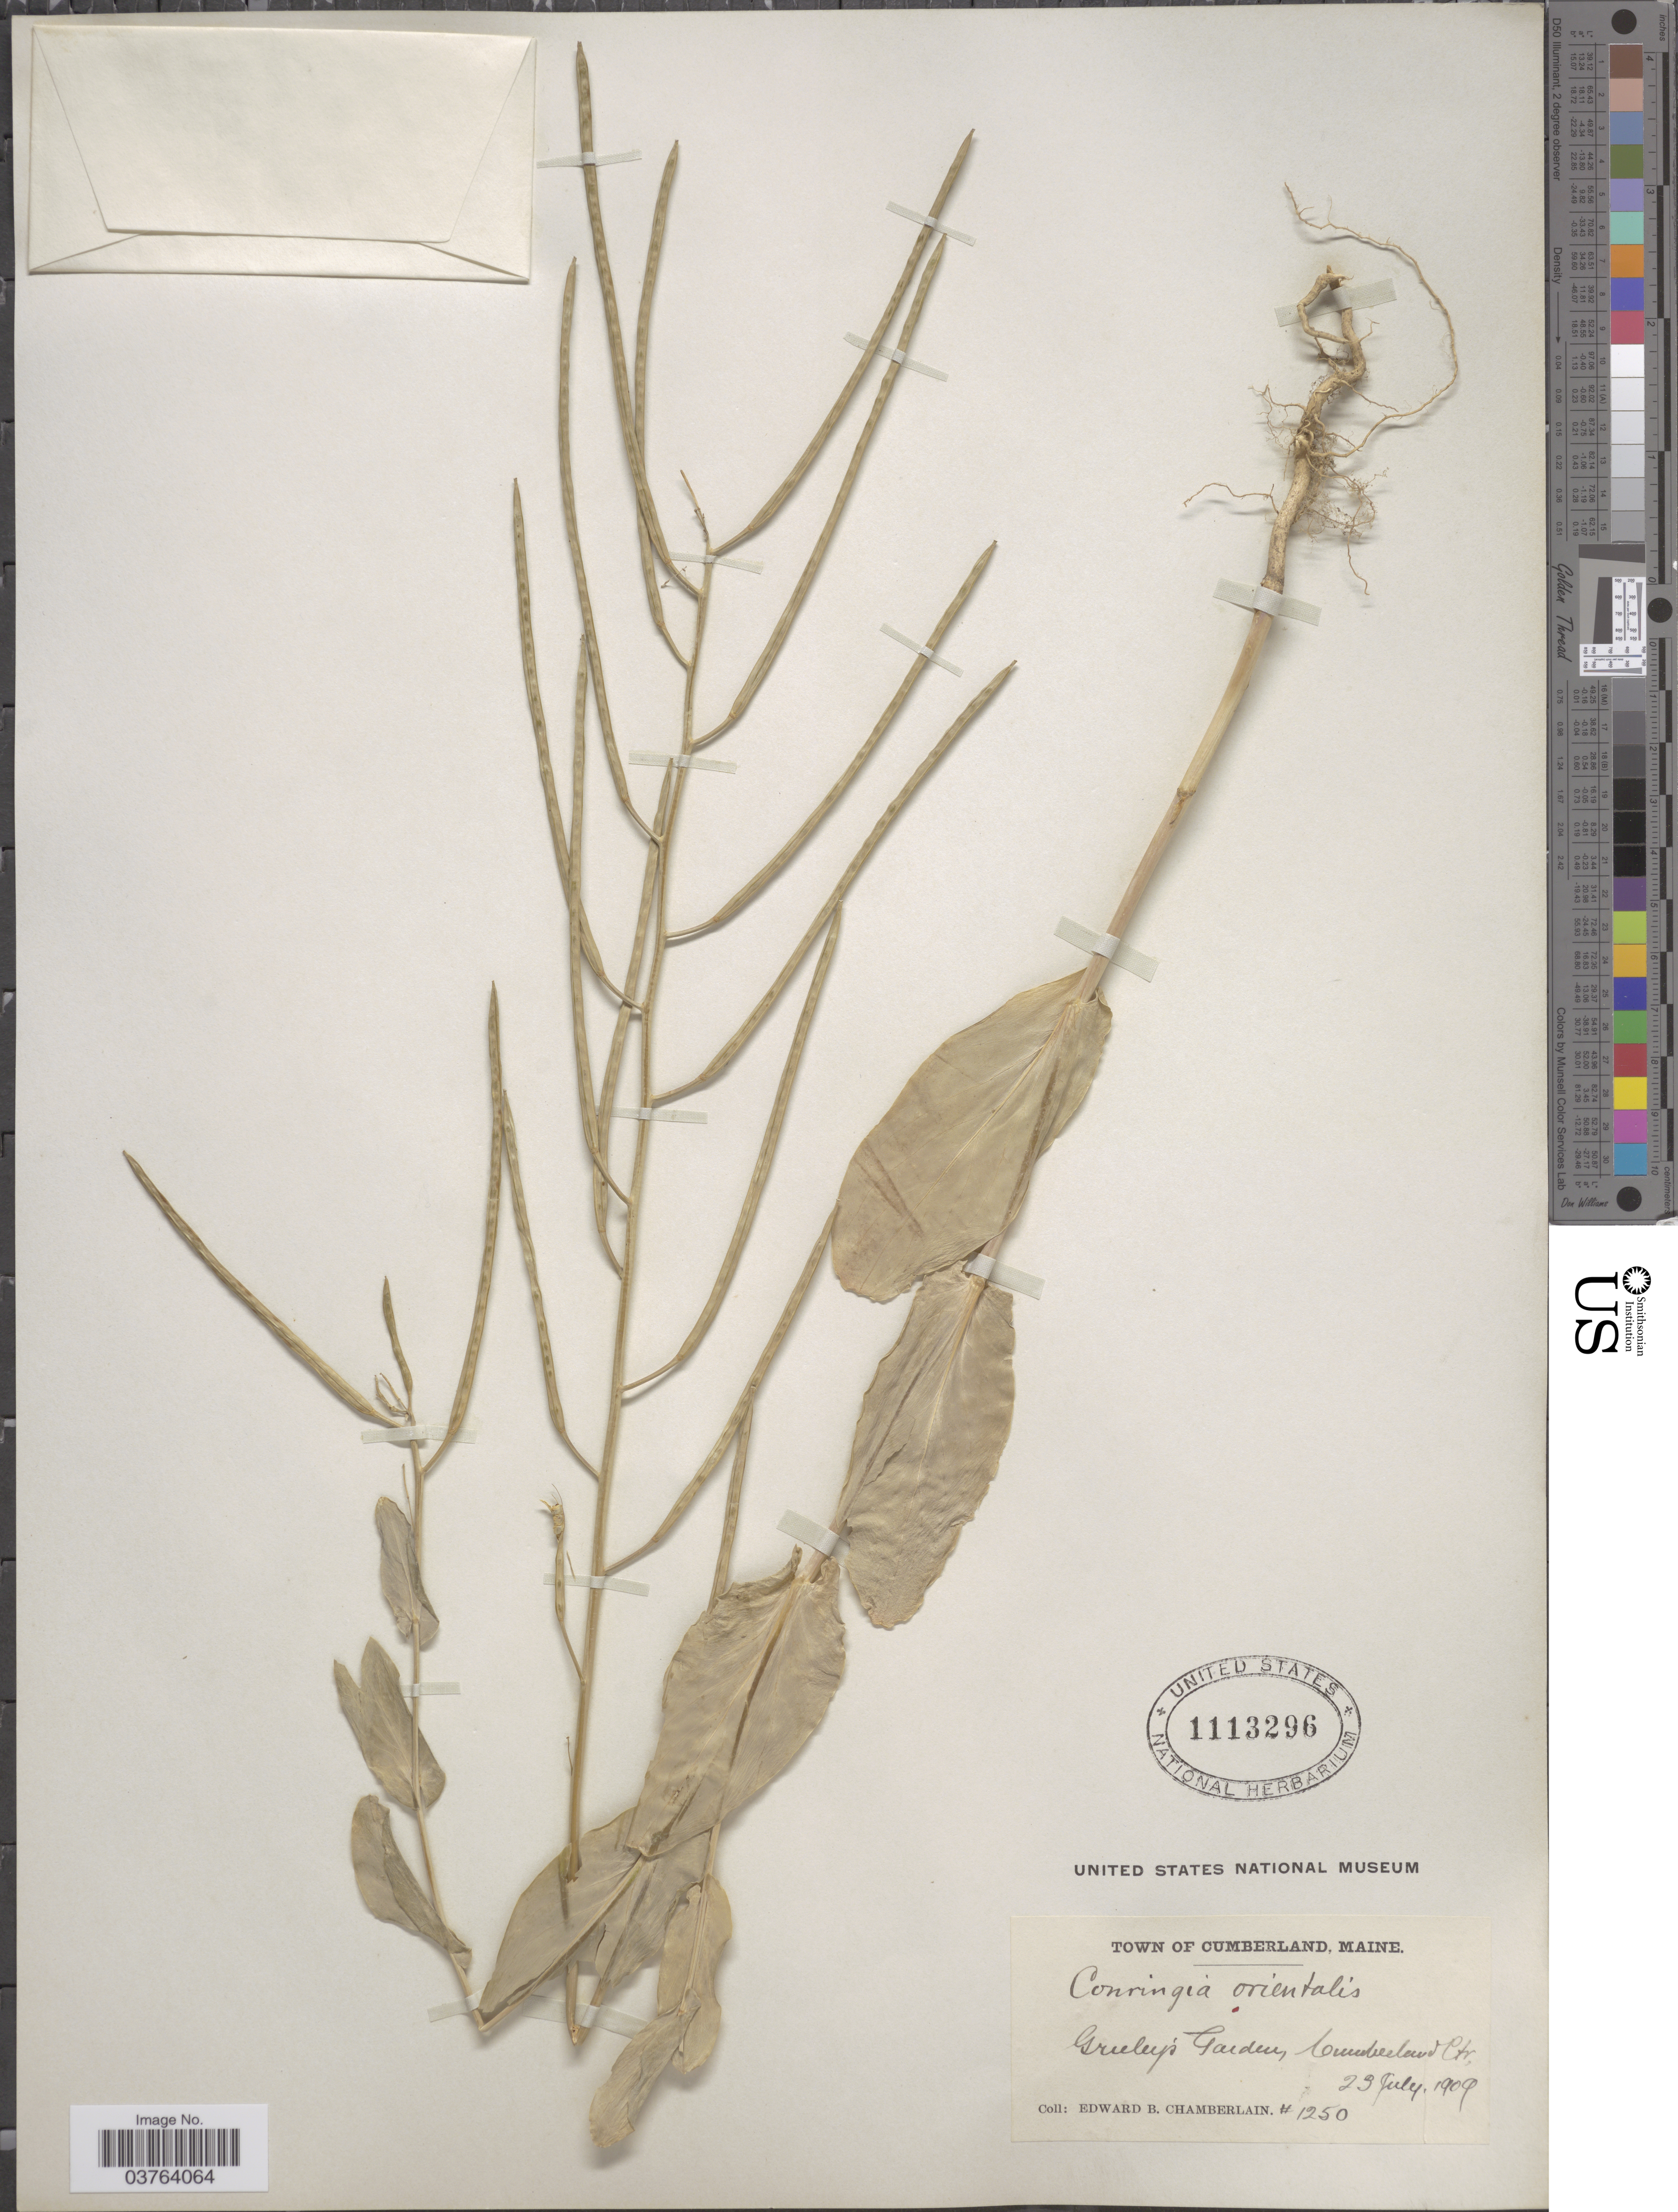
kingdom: Plantae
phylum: Tracheophyta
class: Magnoliopsida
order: Brassicales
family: Brassicaceae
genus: Conringia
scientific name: Conringia orientalis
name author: (L.) C. Presl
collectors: E. Chamberlain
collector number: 1250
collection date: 1909-07-23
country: United States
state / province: Maine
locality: Town of Cumberland. Greeley's Garden, Cumberland Ctr.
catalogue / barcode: US 1113296